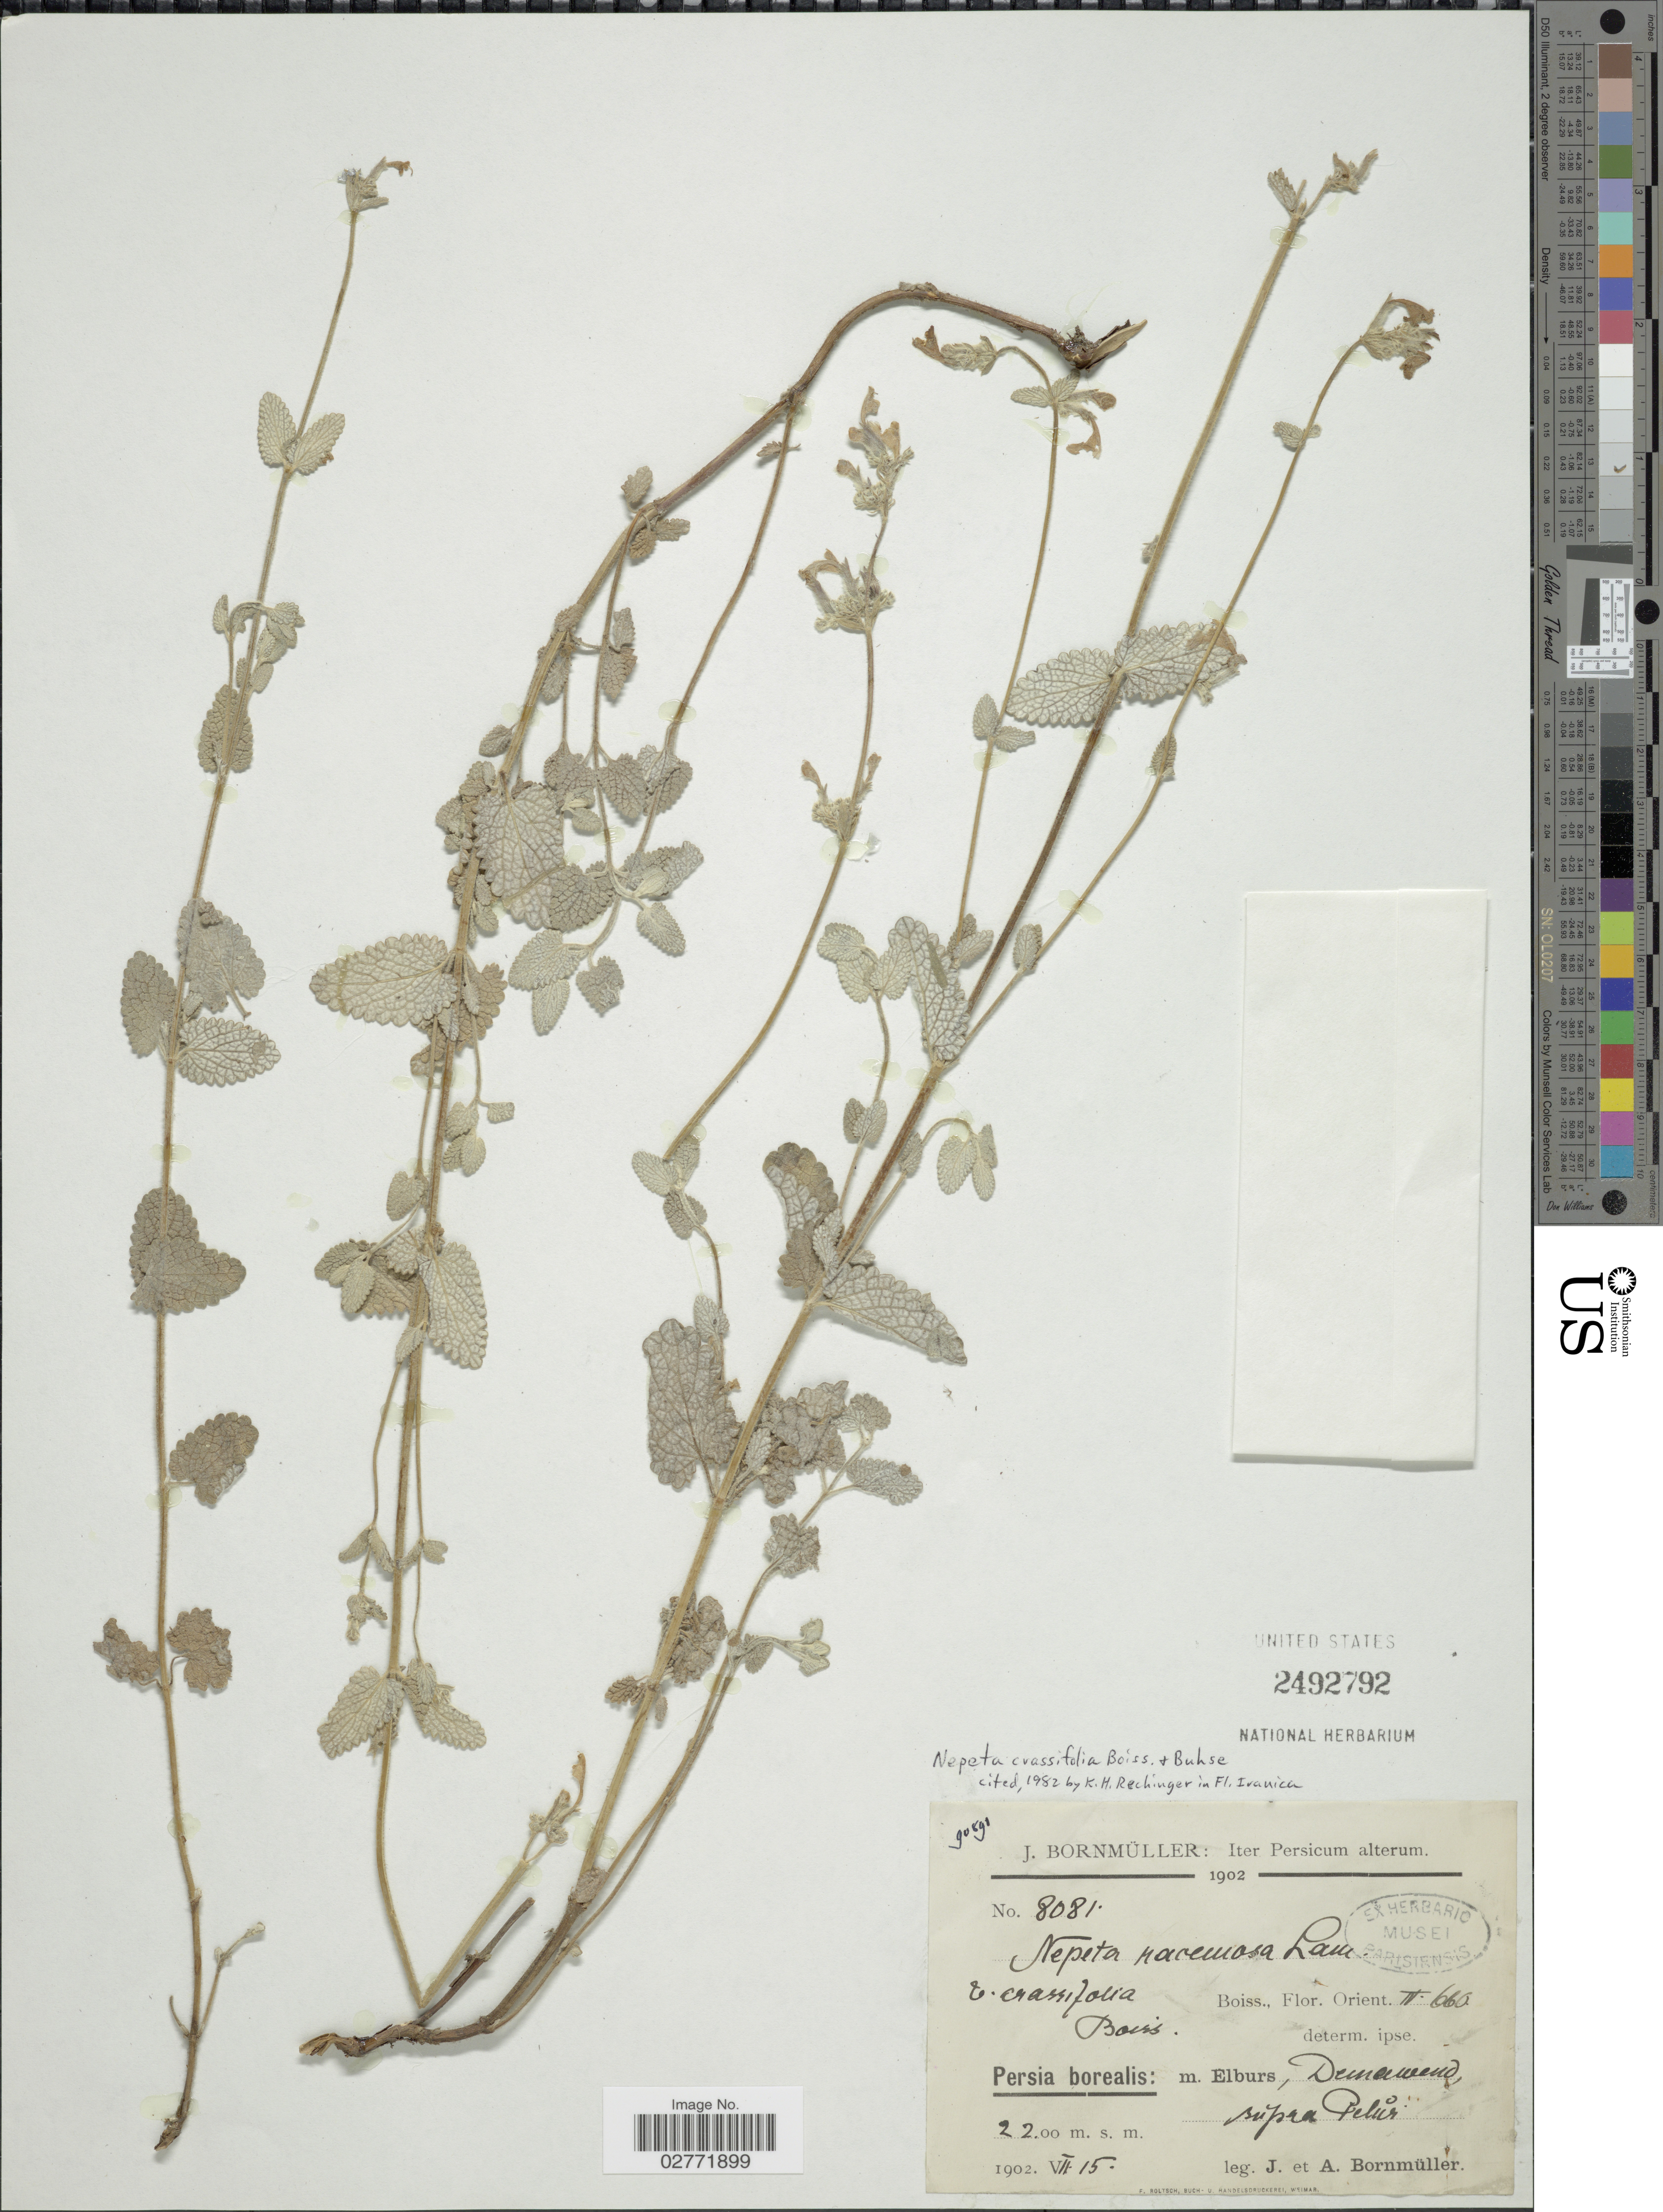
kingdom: Plantae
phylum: Tracheophyta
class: Magnoliopsida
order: Lamiales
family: Lamiaceae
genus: Nepeta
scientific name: Nepeta crassifolia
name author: Boiss. & Buhse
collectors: J. Bornmüller & A. Bornmüller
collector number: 8081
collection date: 1902-07-15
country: Iran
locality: Persia borealis, m. Elburs, Demawend, supra Pelur.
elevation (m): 2200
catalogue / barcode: US 2492792